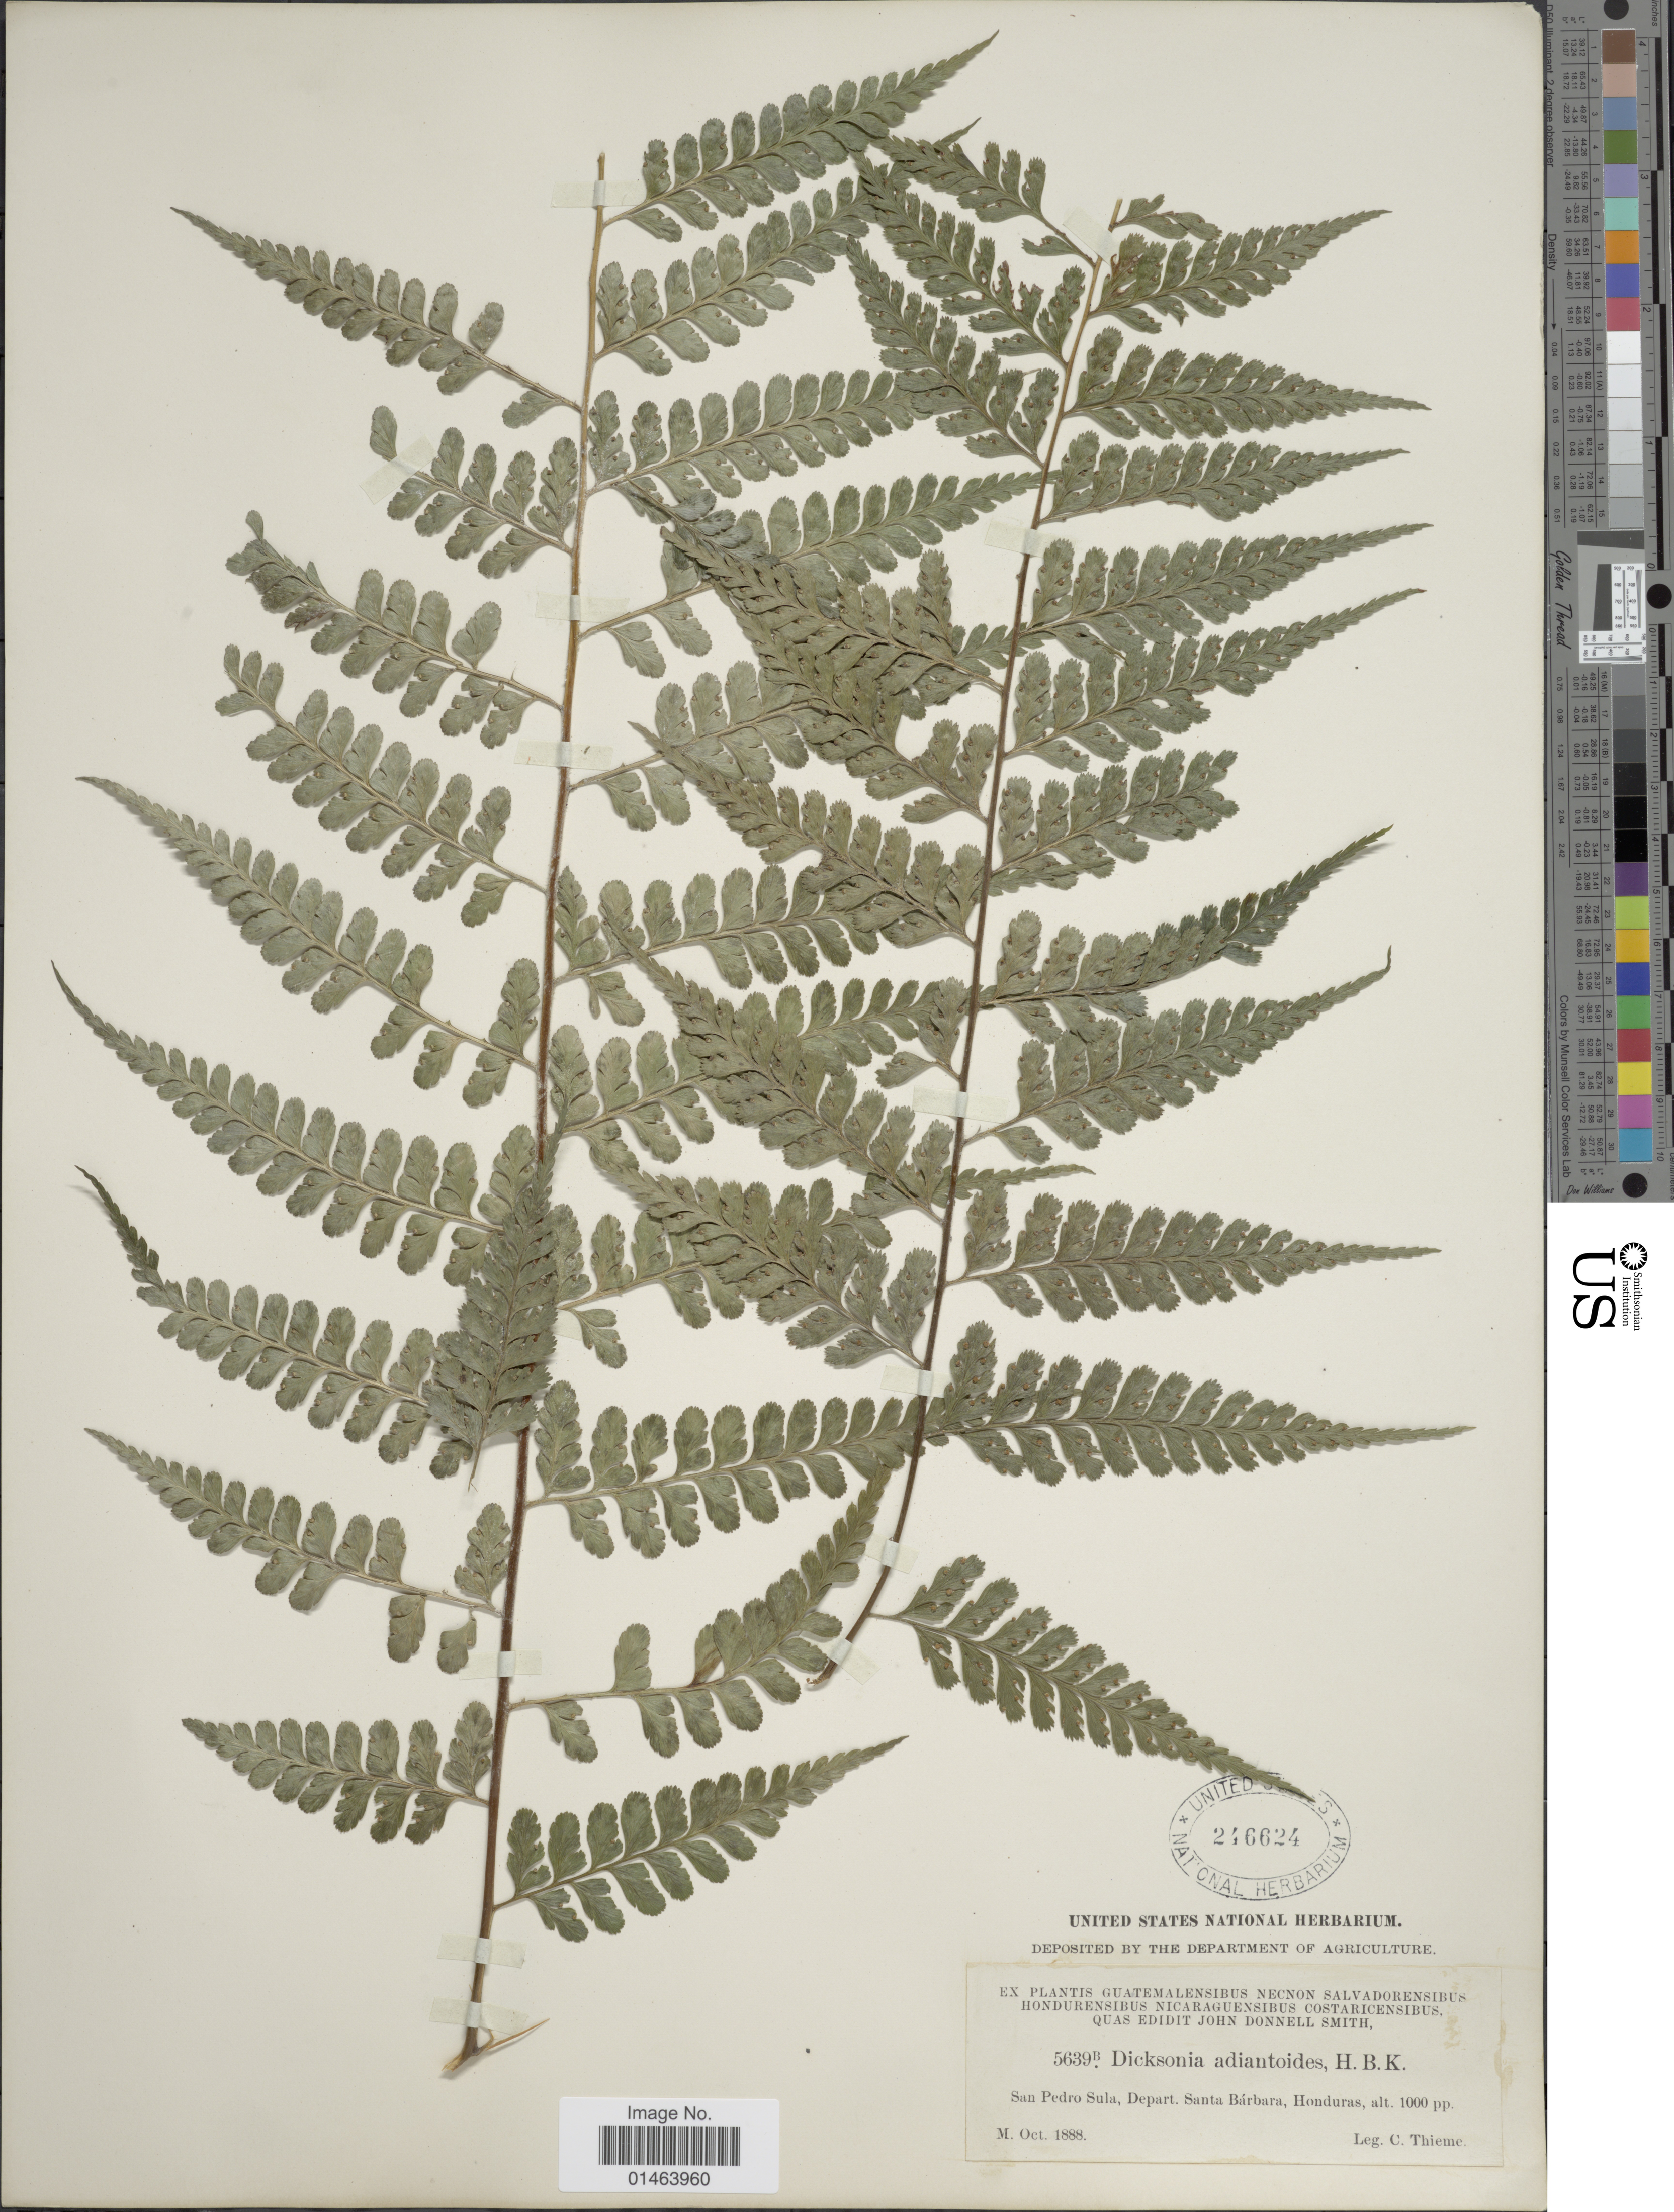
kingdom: Plantae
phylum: Tracheophyta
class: Polypodiopsida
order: Polypodiales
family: Dennstaedtiaceae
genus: Dennstaedtia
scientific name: Dennstaedtia bipinnata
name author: (Cav.) Maxon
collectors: C. Thieme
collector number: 5639b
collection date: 1888-10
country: Honduras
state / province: Santa Bárbara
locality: Honduras, San Pedro Sula.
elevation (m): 305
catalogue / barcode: US 246624